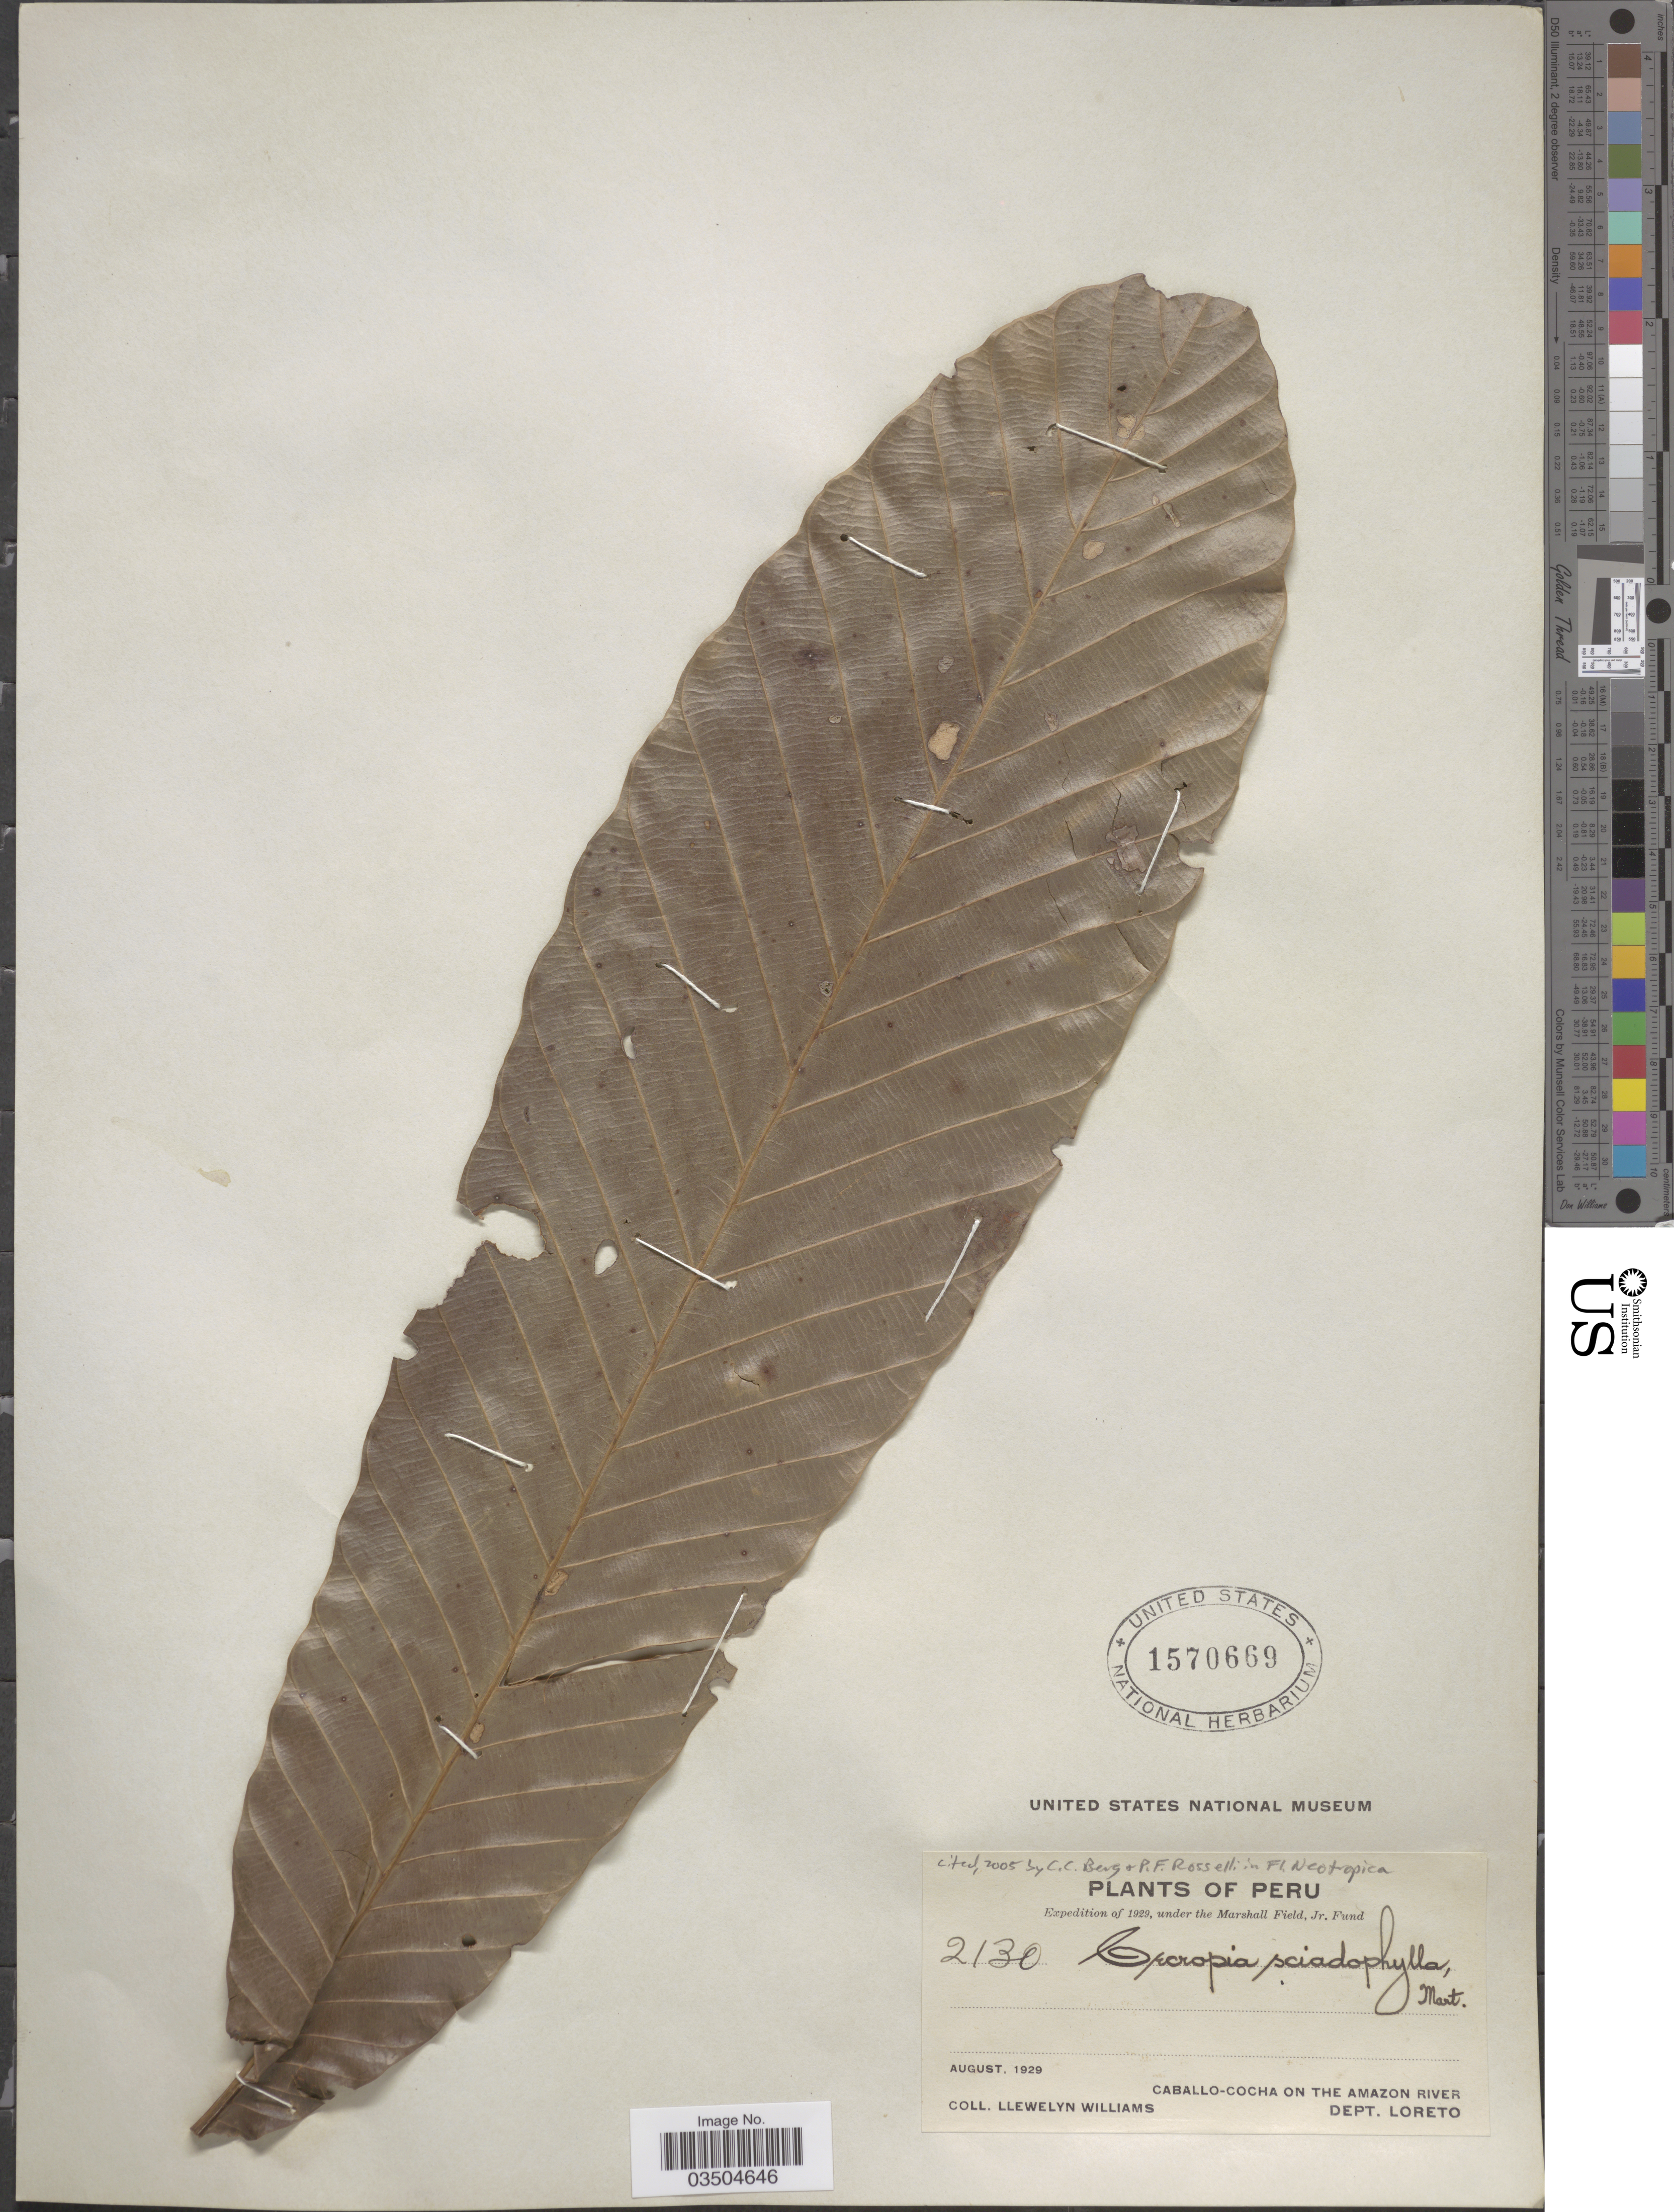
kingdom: Plantae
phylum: Tracheophyta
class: Magnoliopsida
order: Rosales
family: Urticaceae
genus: Cecropia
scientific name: Cecropia sciadophylla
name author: Mart.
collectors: Ll. Williams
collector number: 2130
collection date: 1929-08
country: Peru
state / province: Loreto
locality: Caballo-Cocha on the Amazon River. Dept. Loreto.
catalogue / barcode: US 1570669